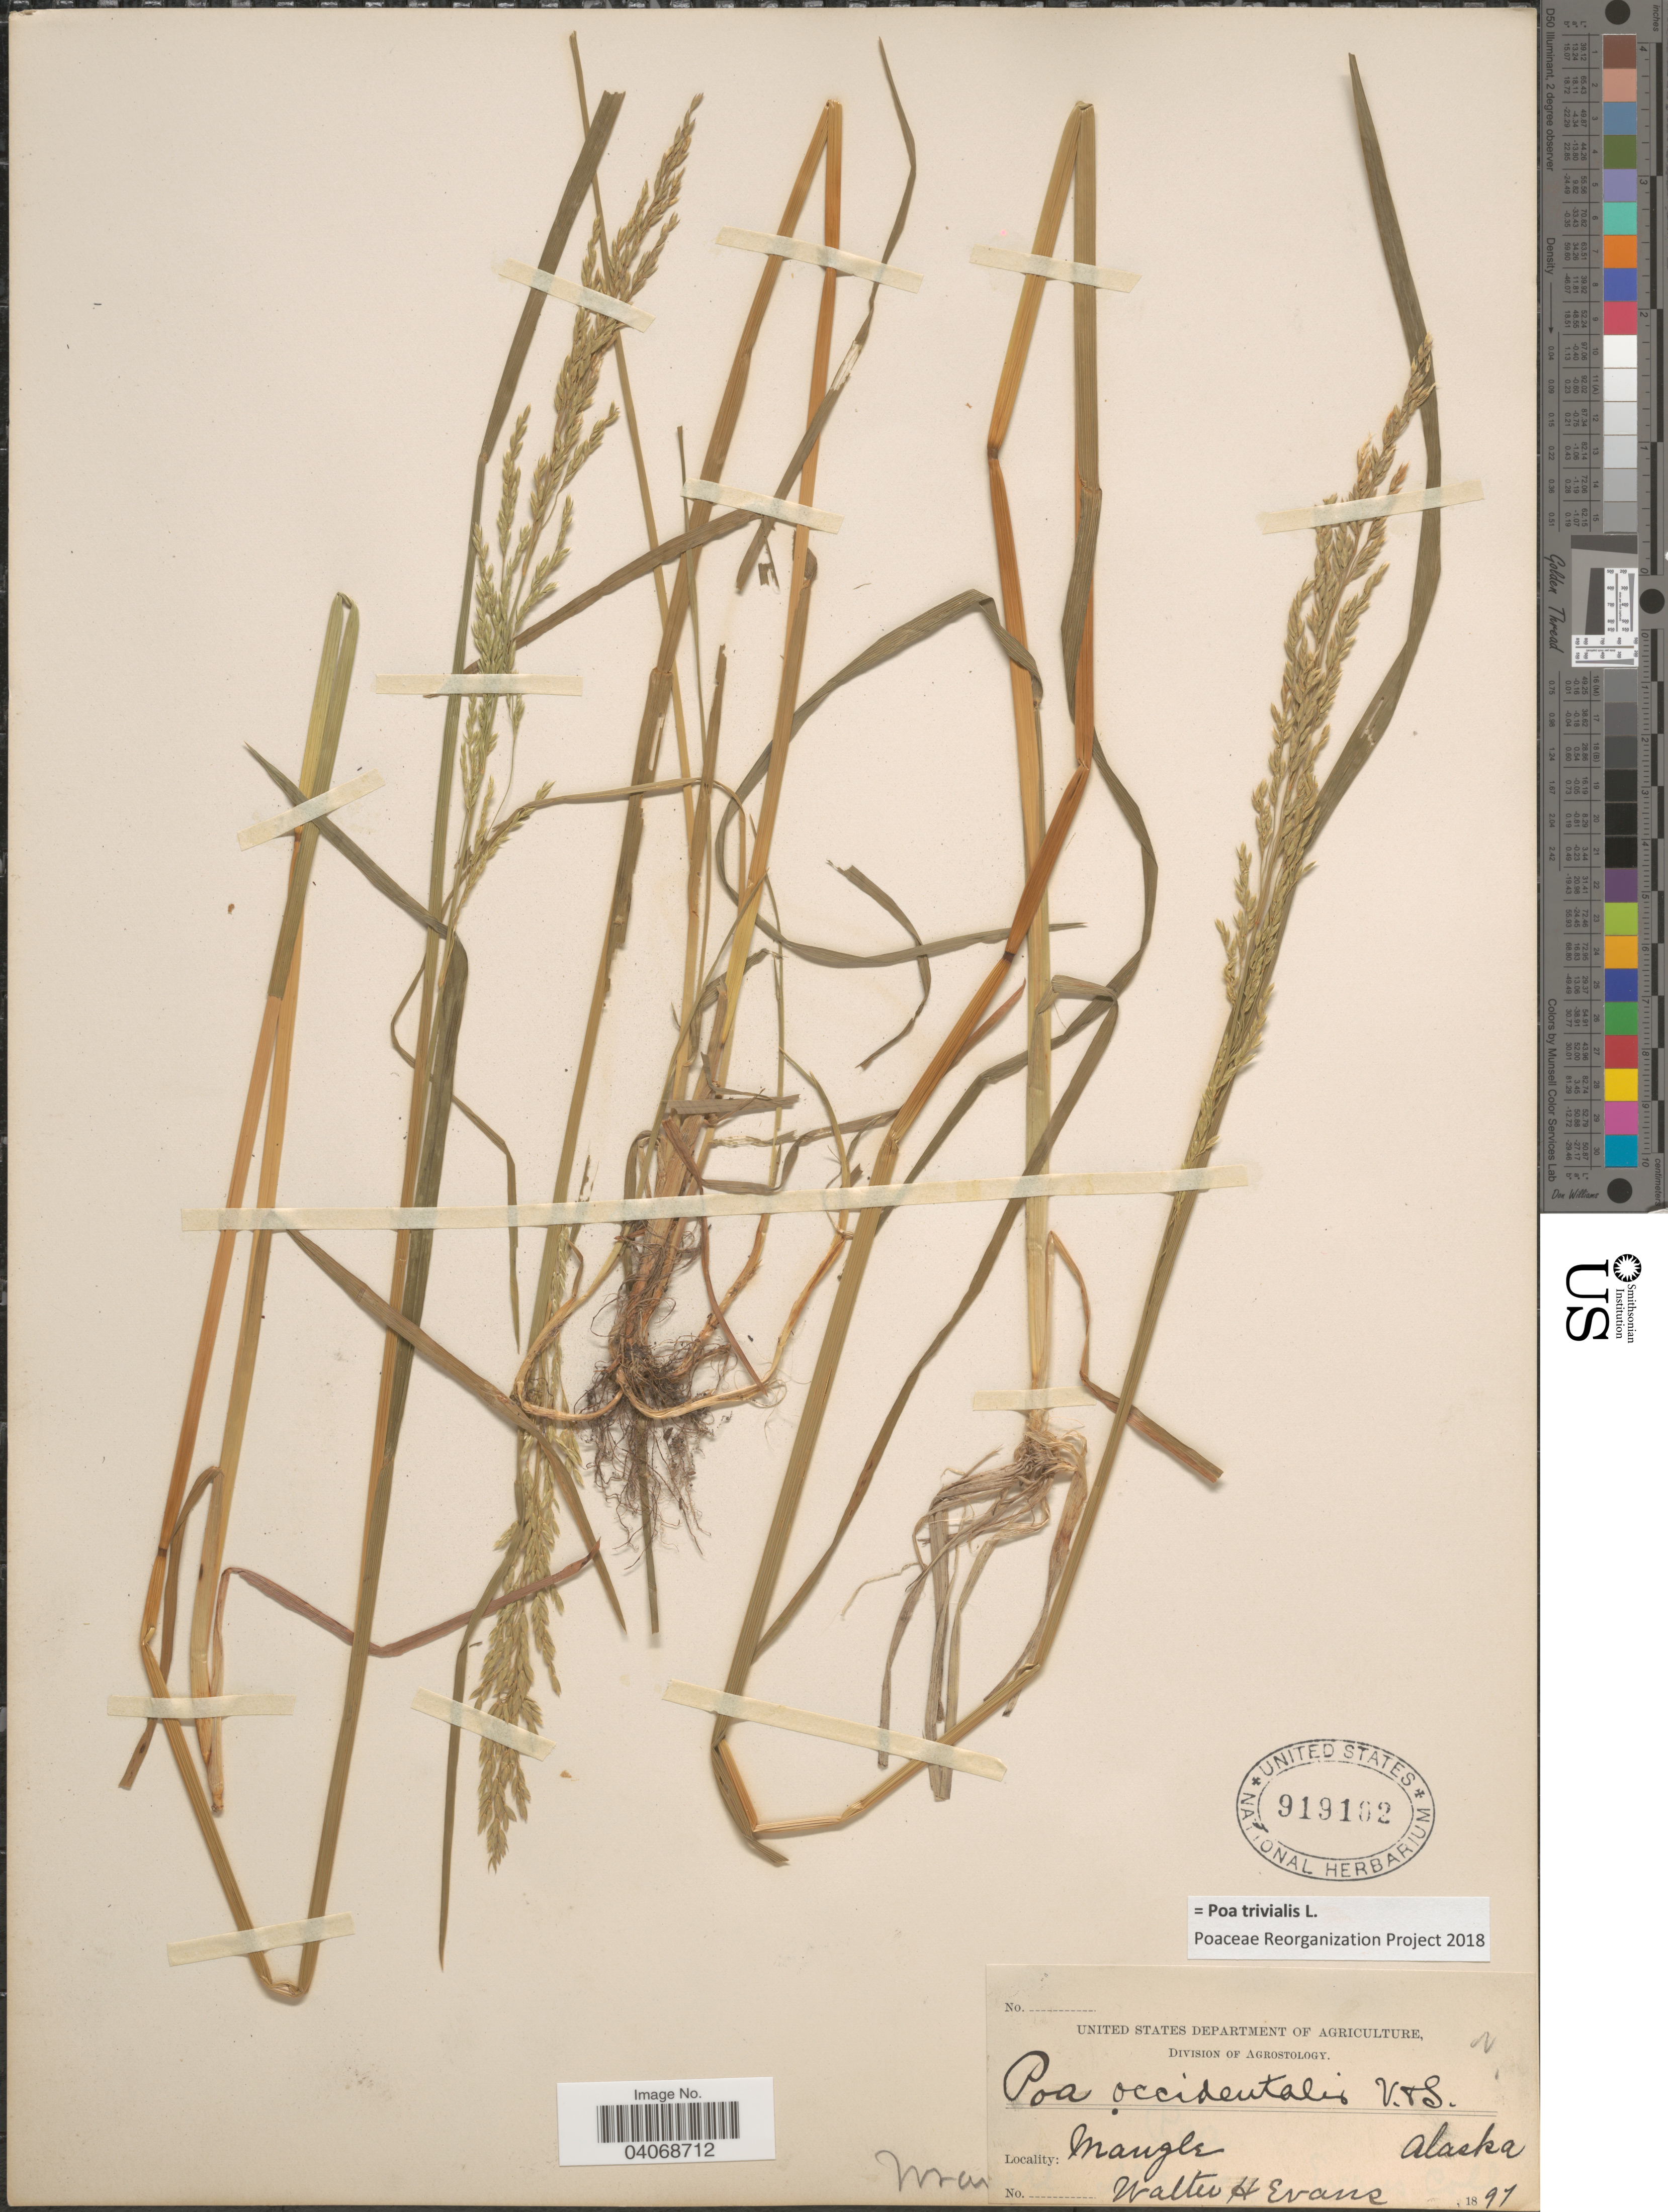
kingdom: Plantae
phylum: Tracheophyta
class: Liliopsida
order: Poales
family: Poaceae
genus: Poa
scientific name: Poa trivialis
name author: L.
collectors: W. H. Evans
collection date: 1897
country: United States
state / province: Alaska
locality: Mangle.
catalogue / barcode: US 919102